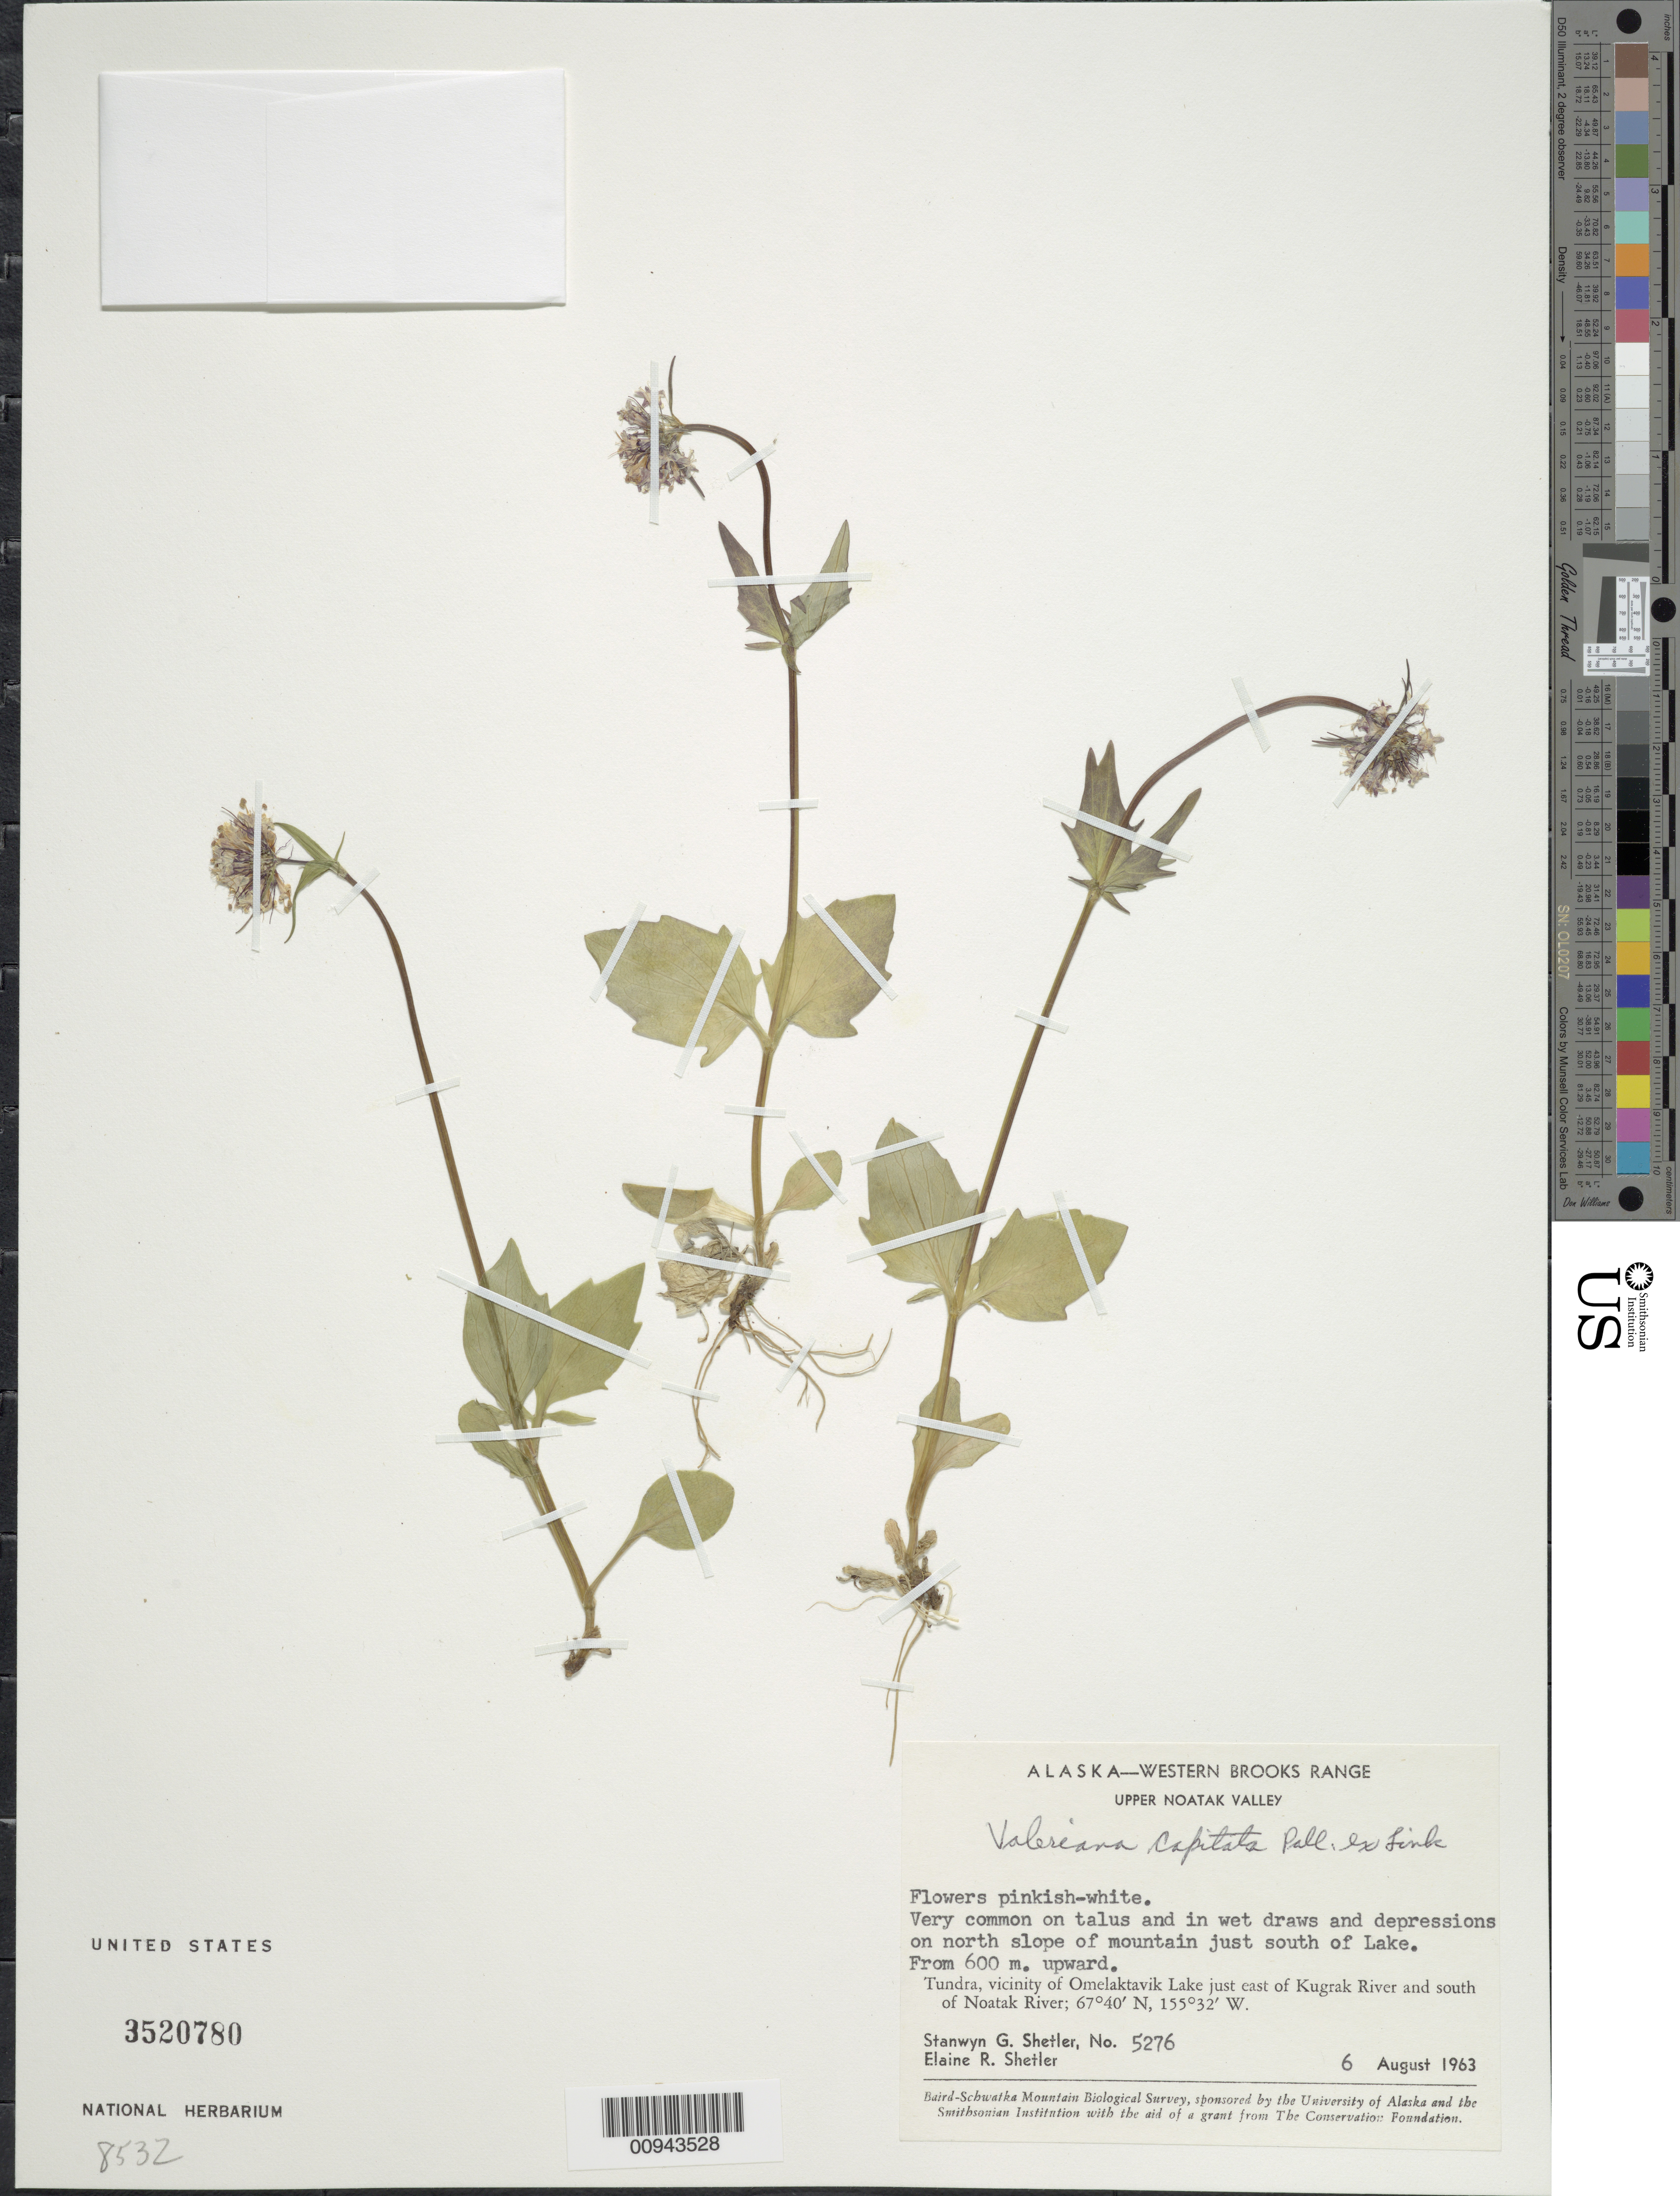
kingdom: Plantae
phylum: Tracheophyta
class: Magnoliopsida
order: Dipsacales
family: Caprifoliaceae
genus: Valeriana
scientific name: Valeriana capitata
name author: Link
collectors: S. Shetler & E. R. Shetler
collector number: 5276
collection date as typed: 06 Aug 1963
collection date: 1963-08-06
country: United States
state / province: Alaska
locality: Vicinity of Omelaktavik Lake just east of Kugrak River and south of Noatak River. Western Brooks Range, Upper Noatak Valley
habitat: Tundra. On talus and in wet draws and depressions on north slope of mountain just south of Lake.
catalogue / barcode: US 3520780